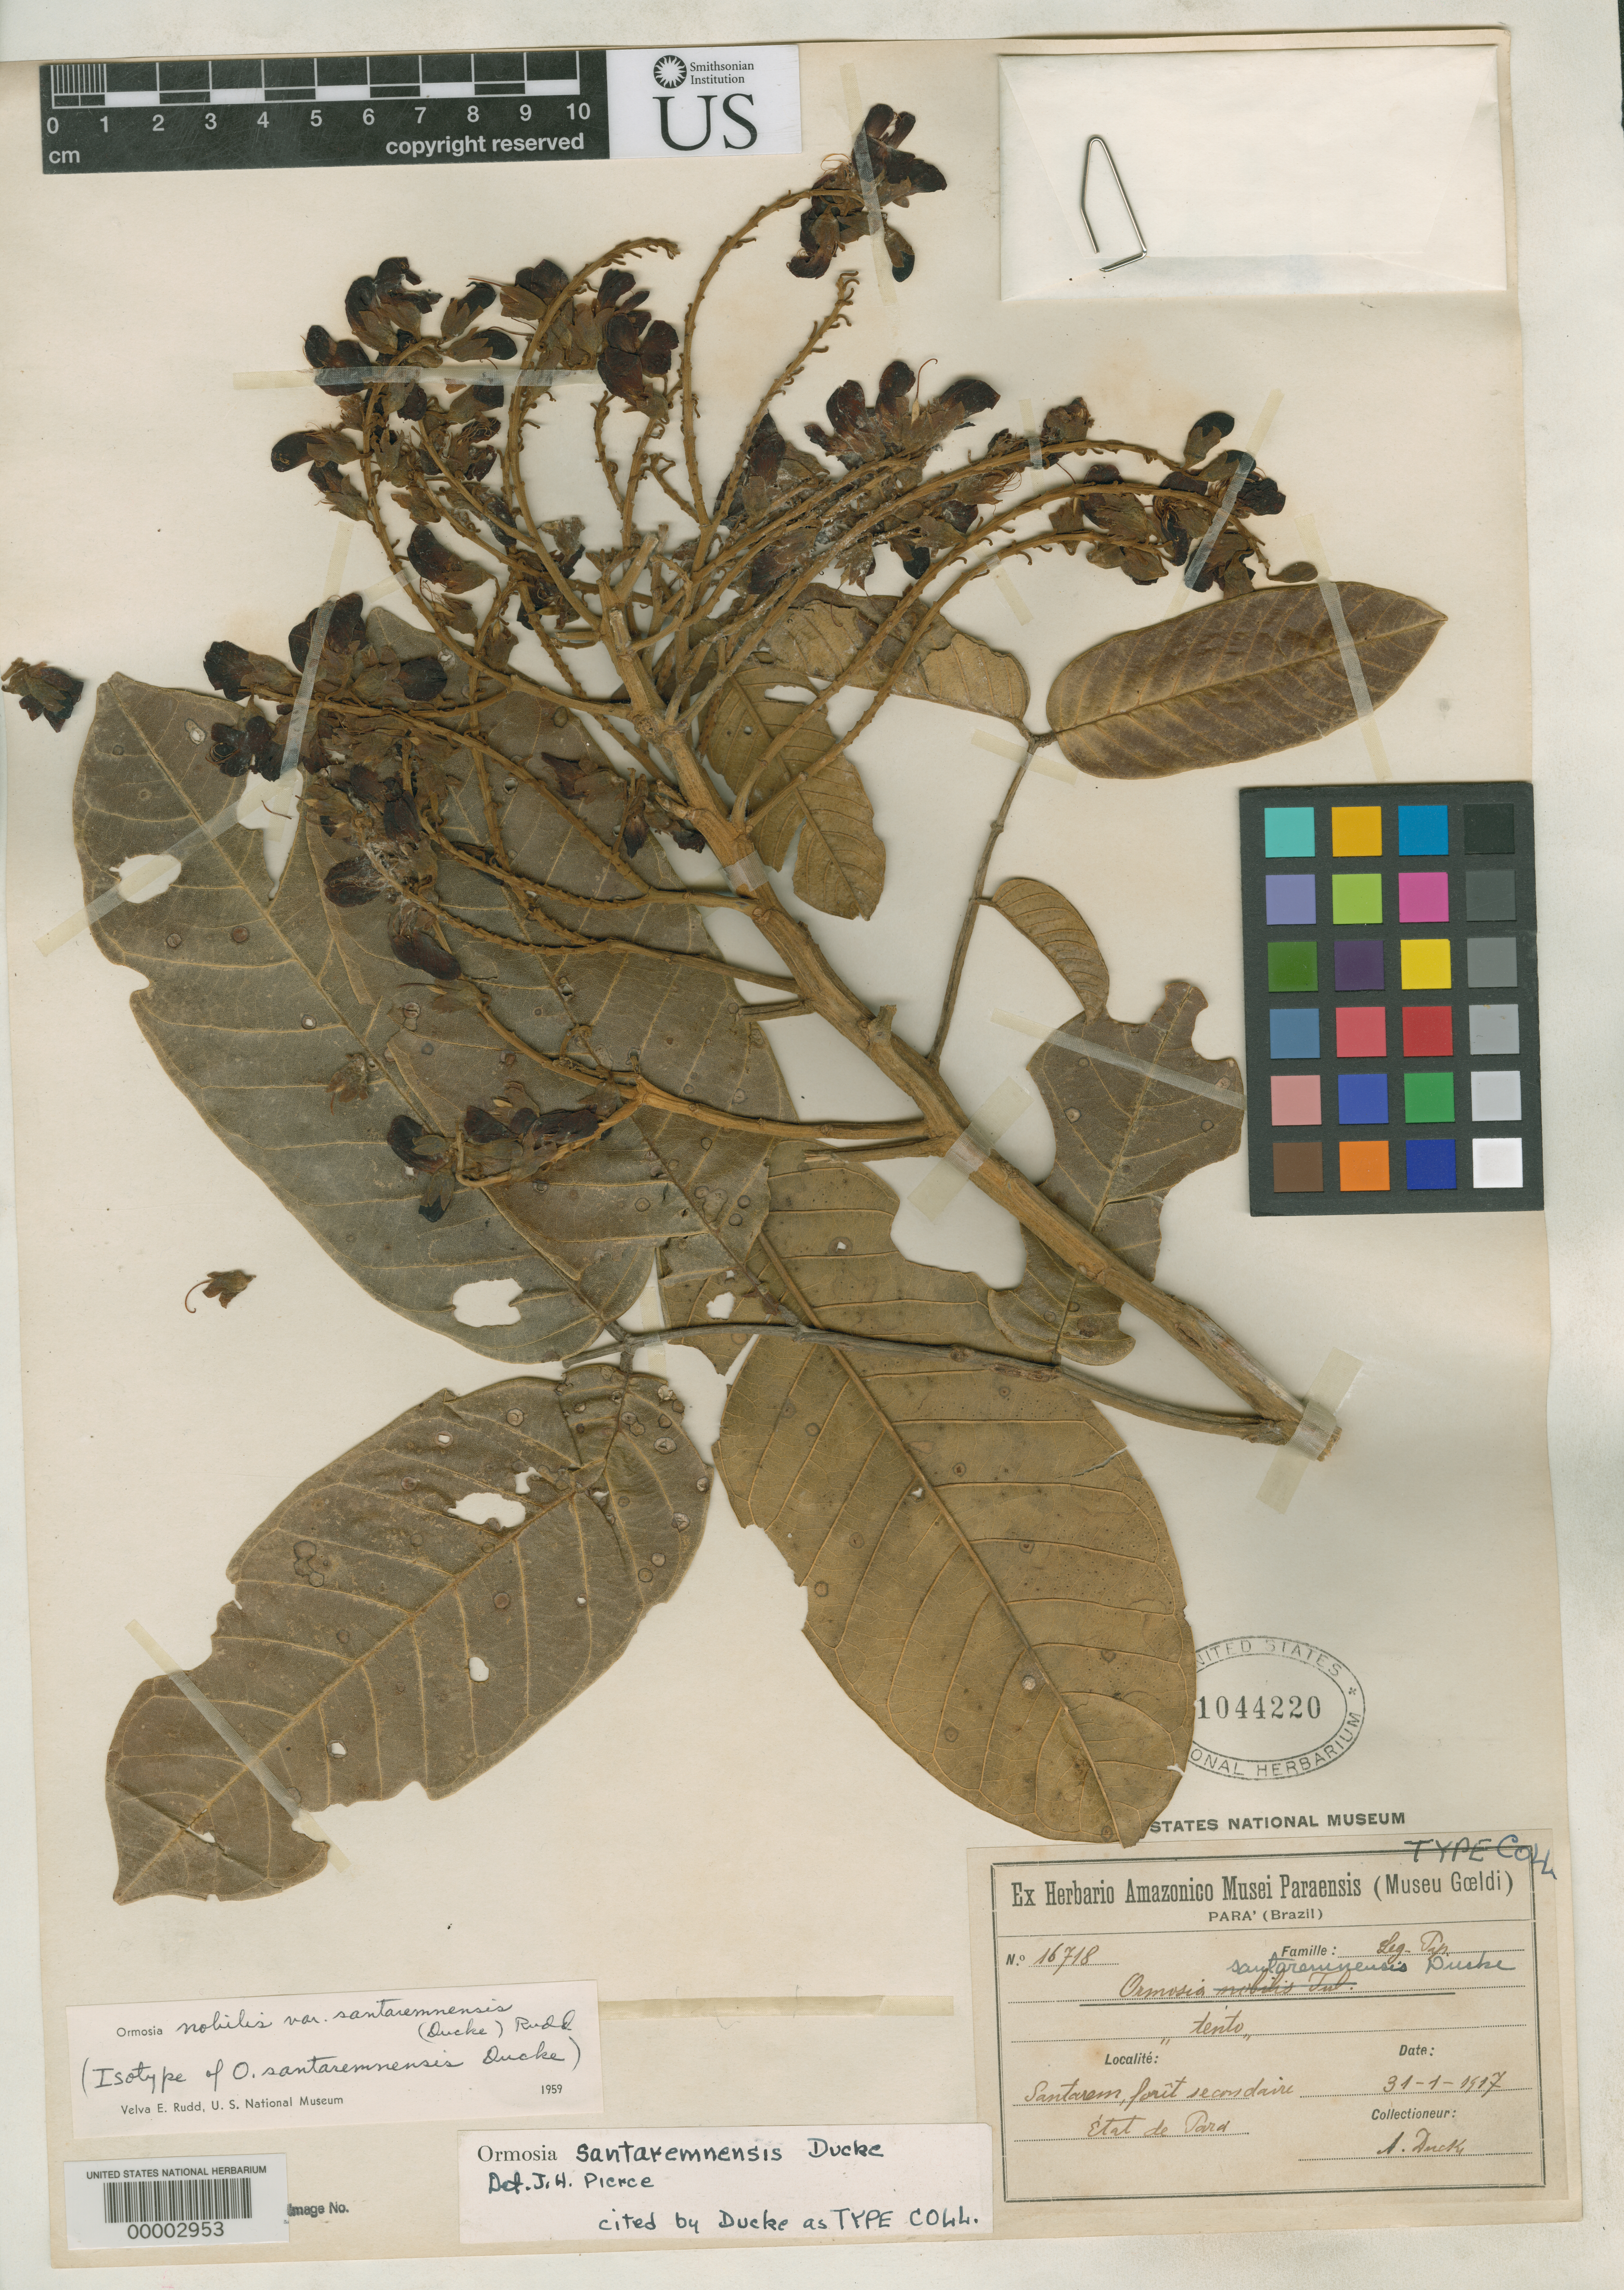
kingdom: Plantae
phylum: Tracheophyta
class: Magnoliopsida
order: Fabales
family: Fabaceae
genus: Ormosia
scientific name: Ormosia santaremnensis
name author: Ducke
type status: Isotype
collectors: A. Ducke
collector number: Herb. Para 16718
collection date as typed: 31 Jan 1917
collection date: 1917-01-31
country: Brazil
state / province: Pará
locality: Santarem.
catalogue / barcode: US 1044220